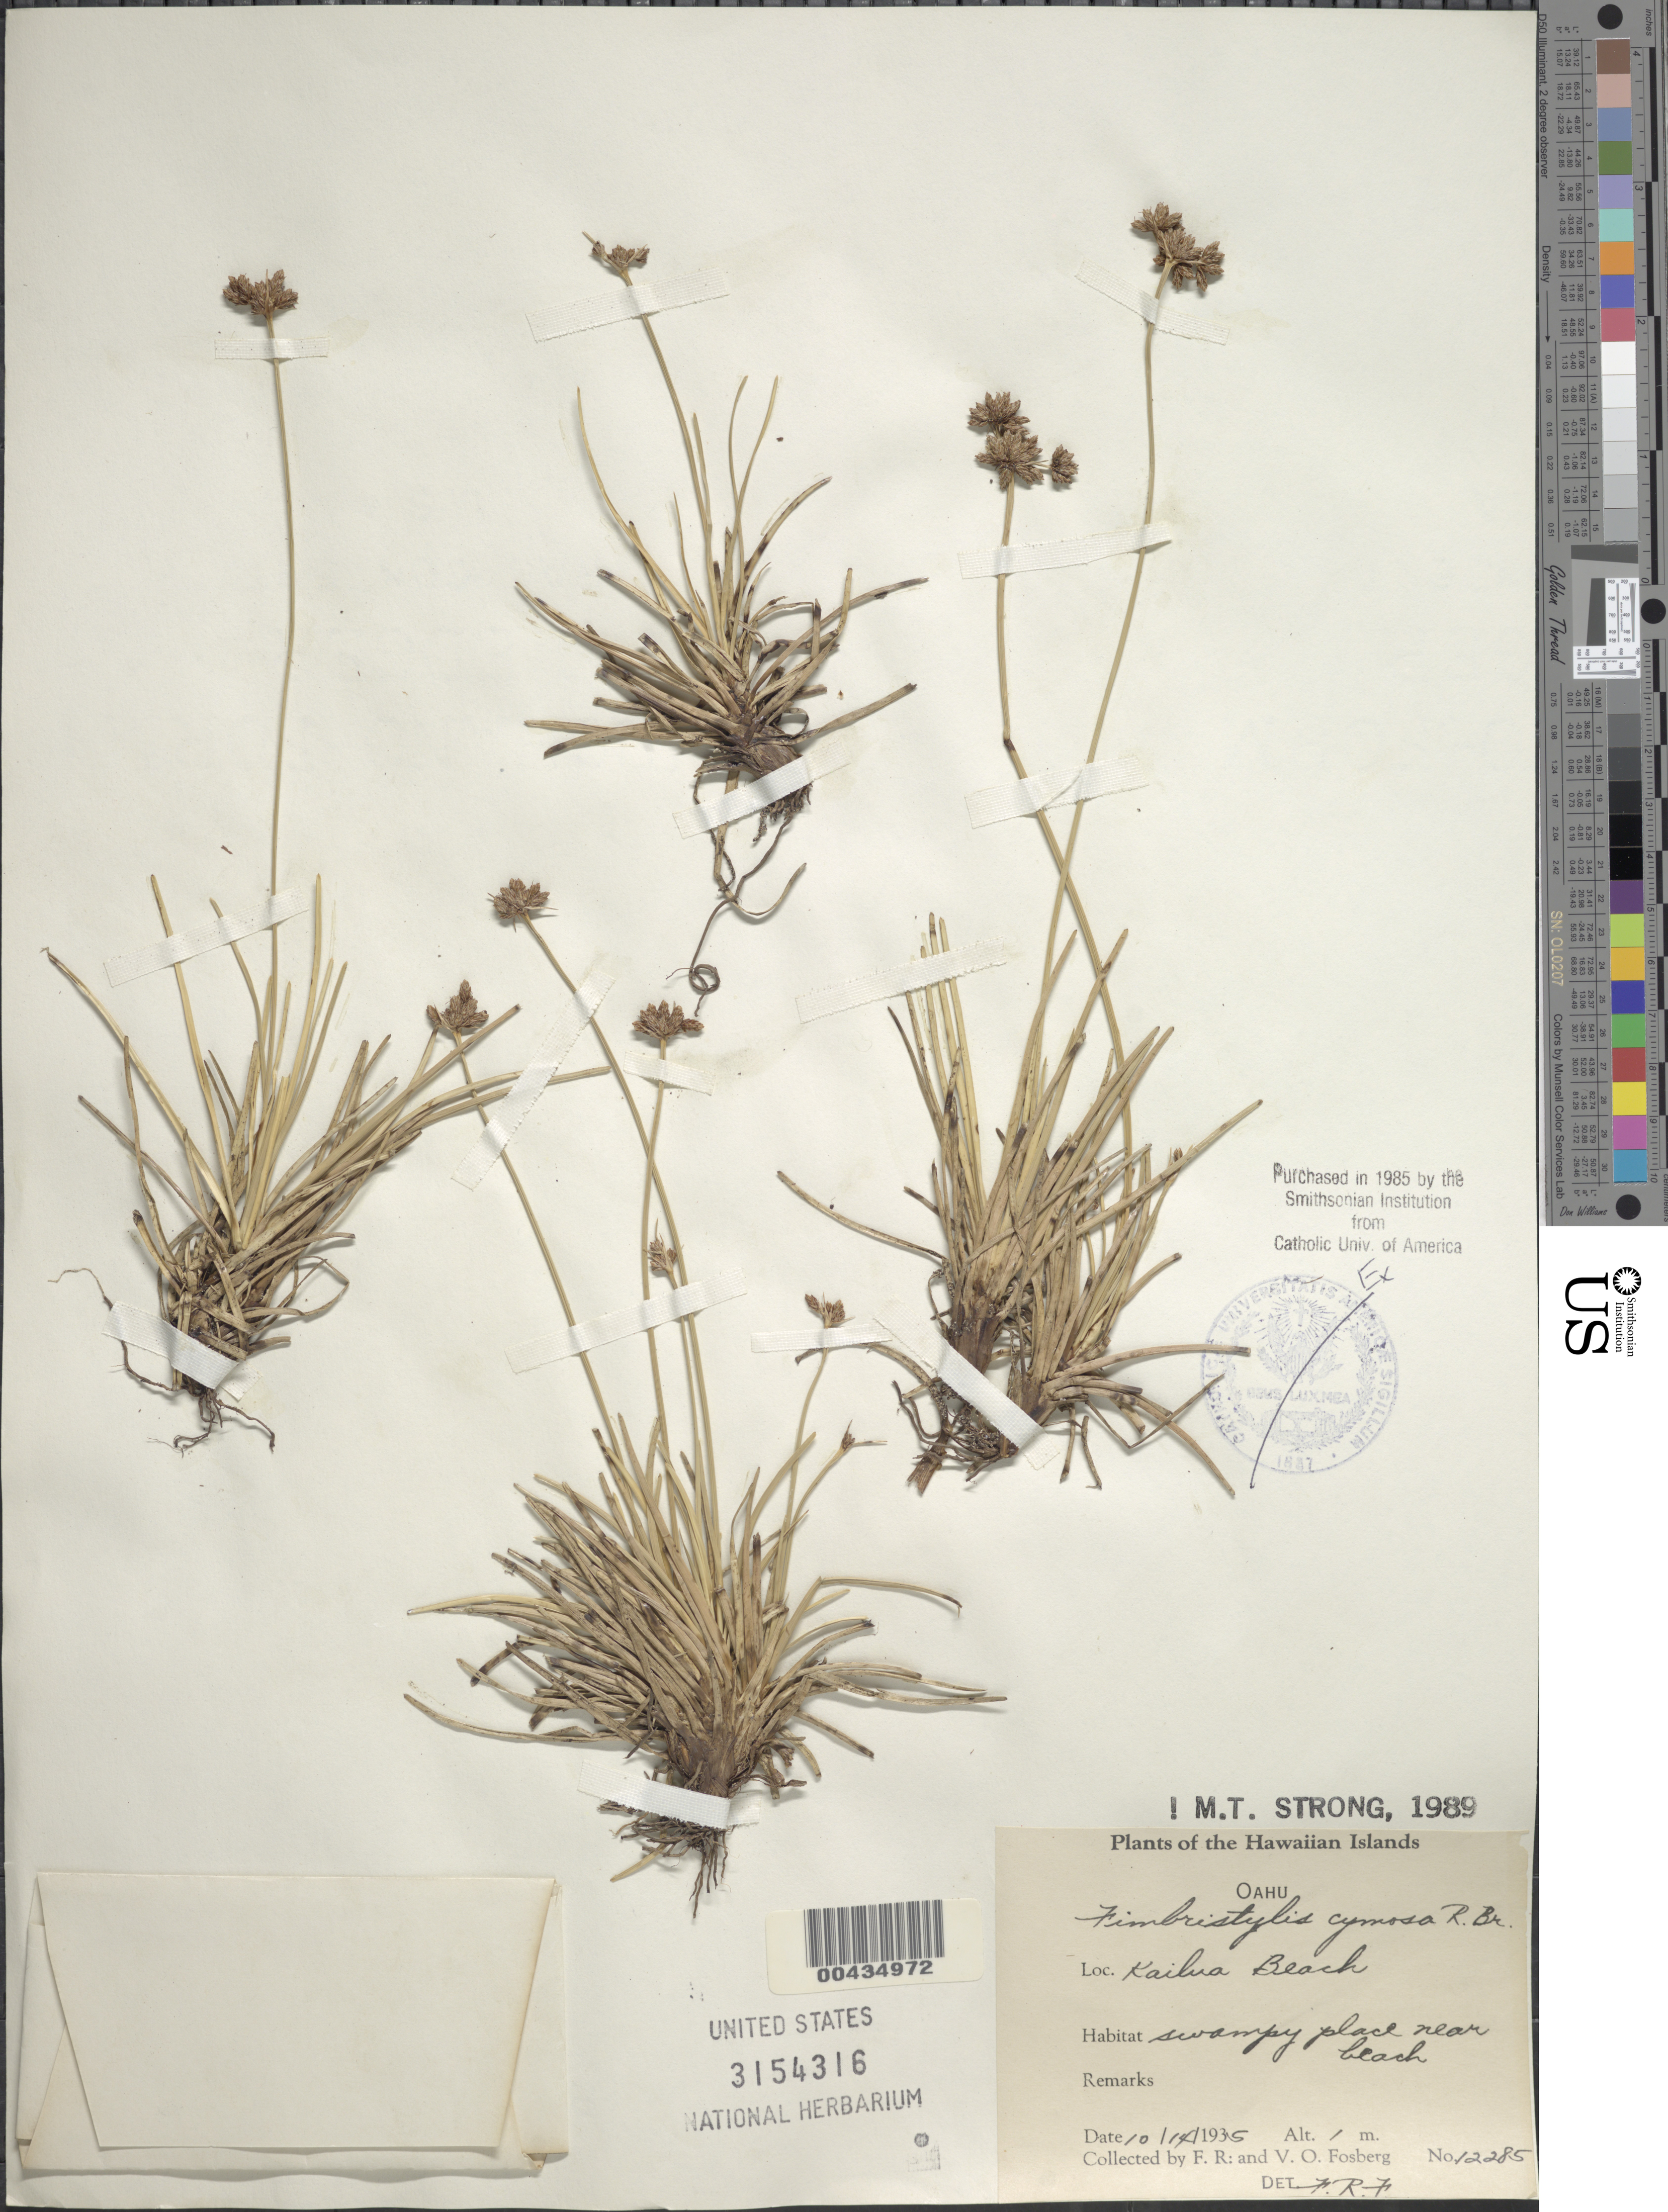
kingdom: Plantae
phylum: Tracheophyta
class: Liliopsida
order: Poales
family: Cyperaceae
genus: Fimbristylis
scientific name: Fimbristylis cymosa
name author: R. Br.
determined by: Fosberg, F. R.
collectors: F. R. Fosberg & V. O. Fosberg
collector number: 1228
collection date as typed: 14 Oct 1935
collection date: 1935-10-14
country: United States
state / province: Hawaii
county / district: Honolulu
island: Oahu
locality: Kailua Beach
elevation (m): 1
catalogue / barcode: US 3154316